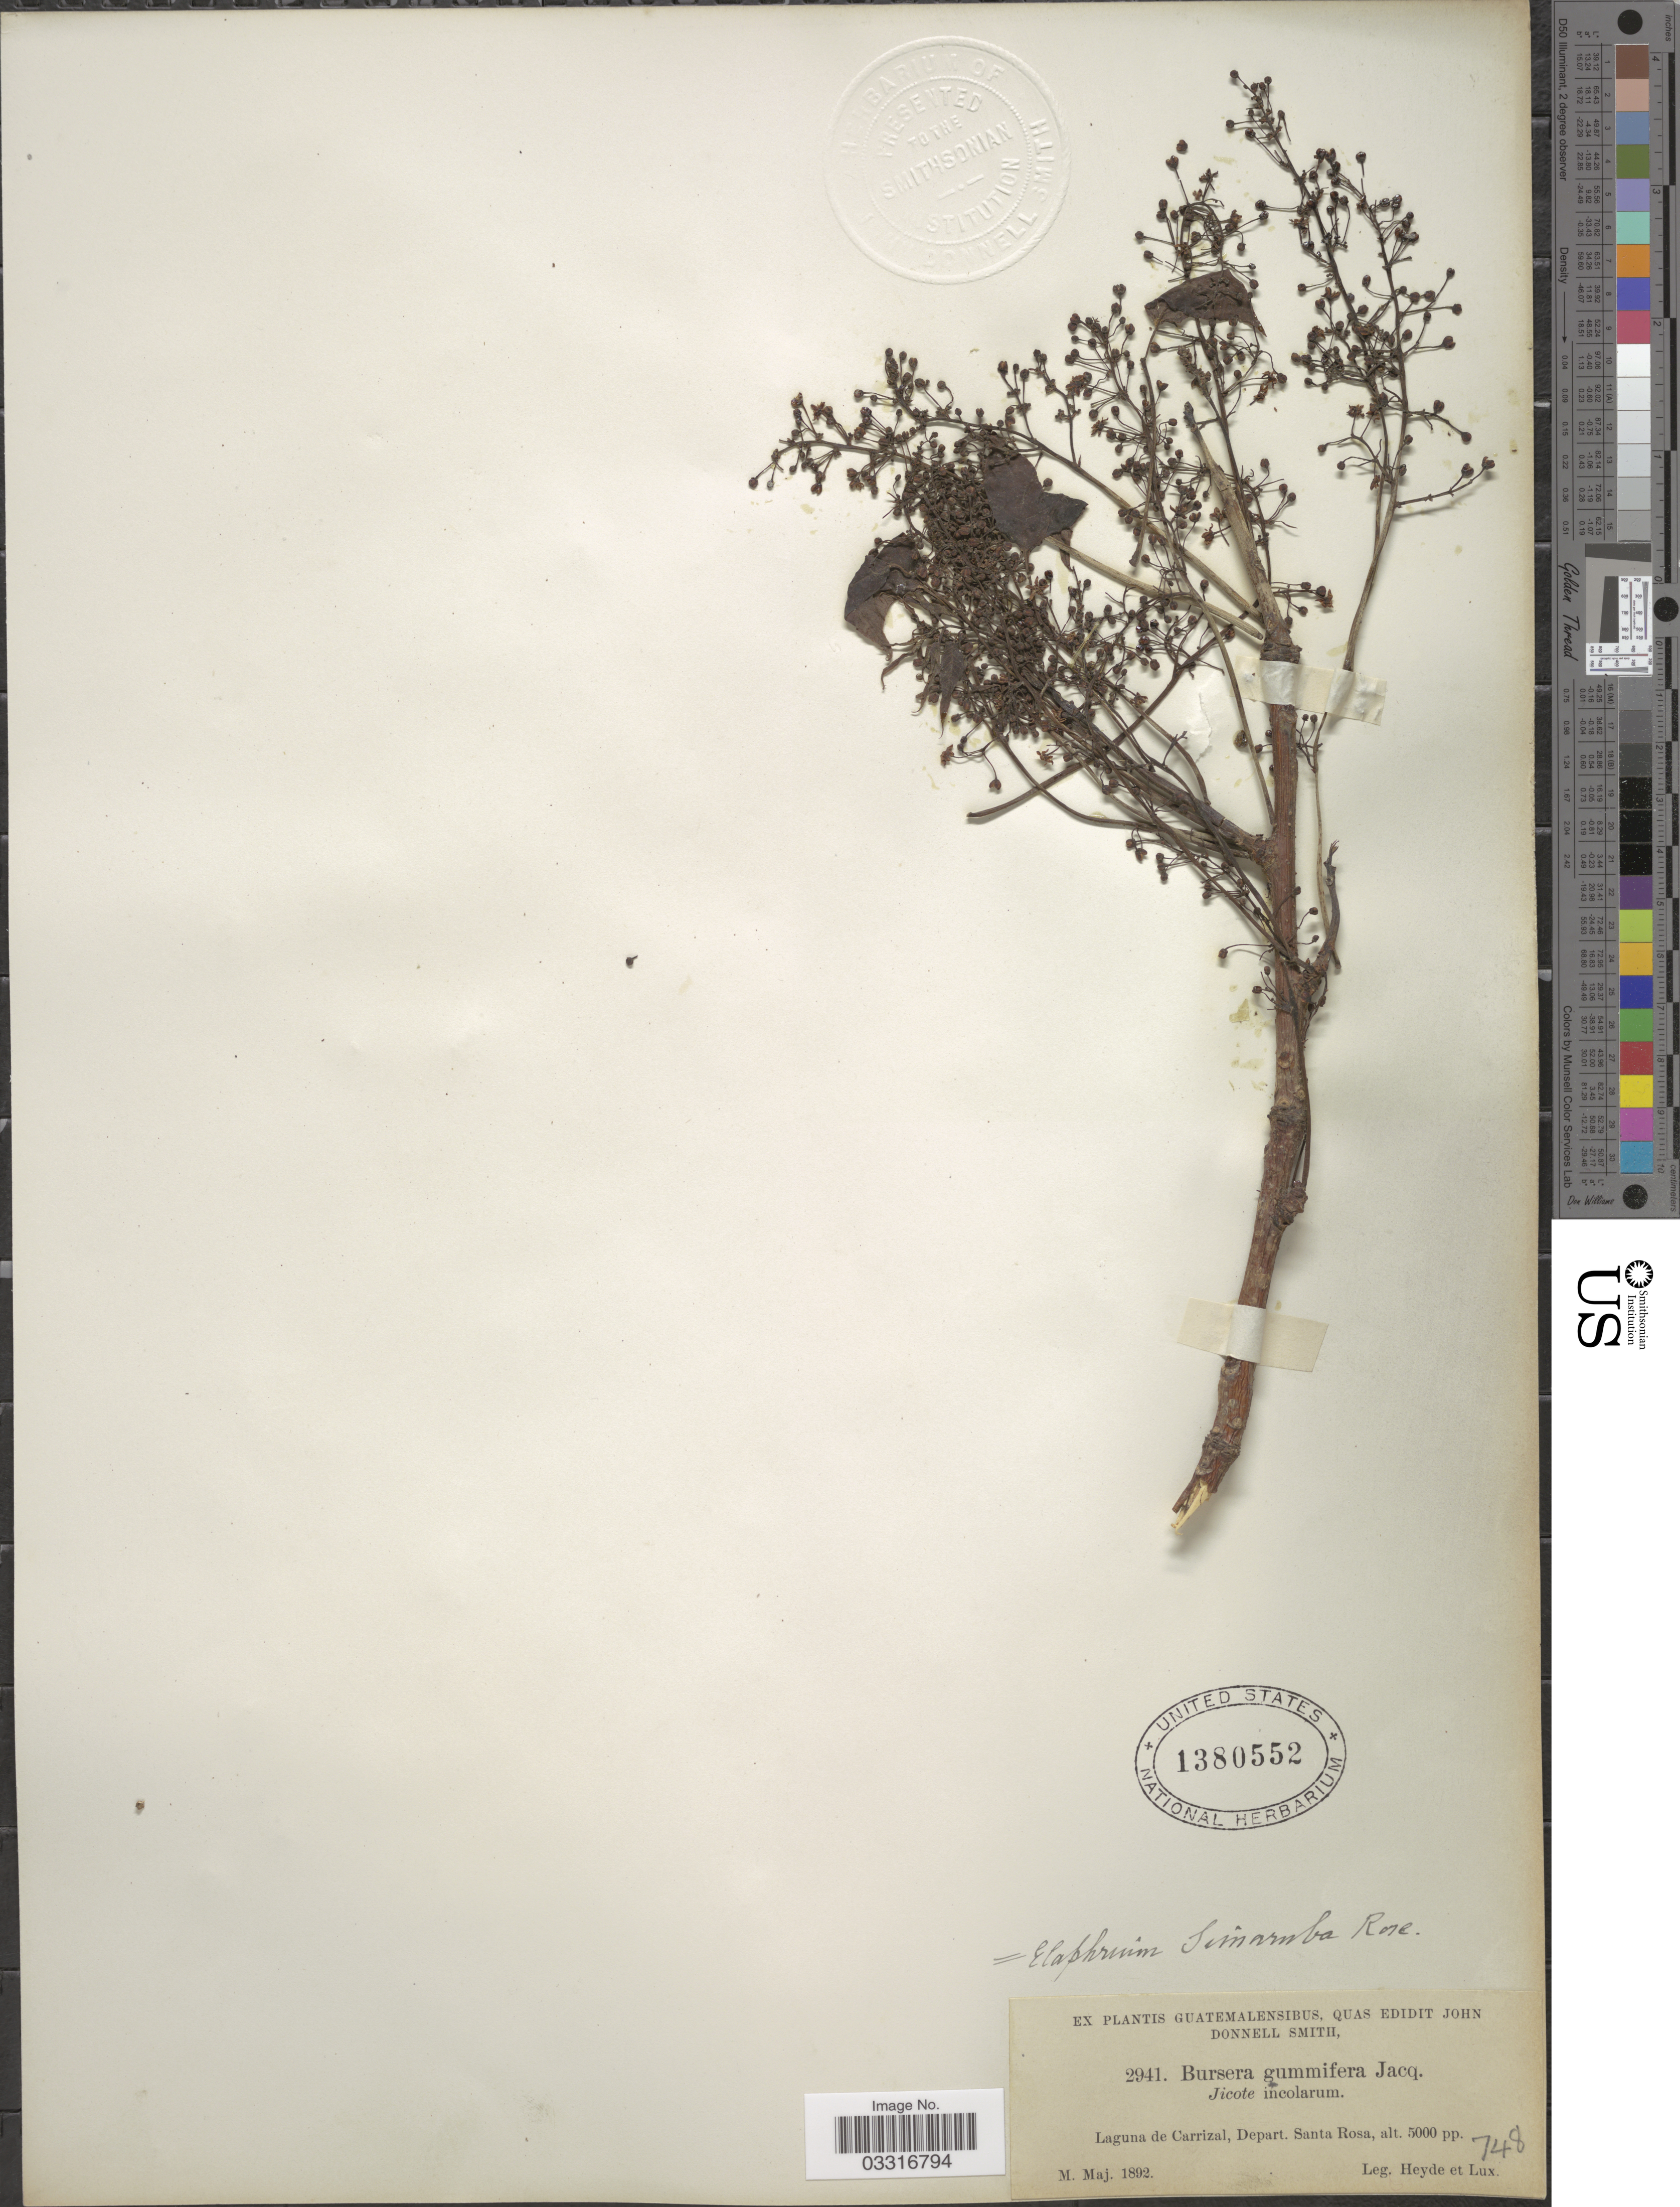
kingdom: Plantae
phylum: Tracheophyta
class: Magnoliopsida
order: Sapindales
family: Burseraceae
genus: Bursera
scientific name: Bursera simaruba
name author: (L.) Sarg.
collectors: Heyde & Lux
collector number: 2941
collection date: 1892-05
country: Guatemala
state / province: Santa Rosa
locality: Laguna de Carrizal, Depart. Santa Rosa.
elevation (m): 1524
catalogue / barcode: US 1380552